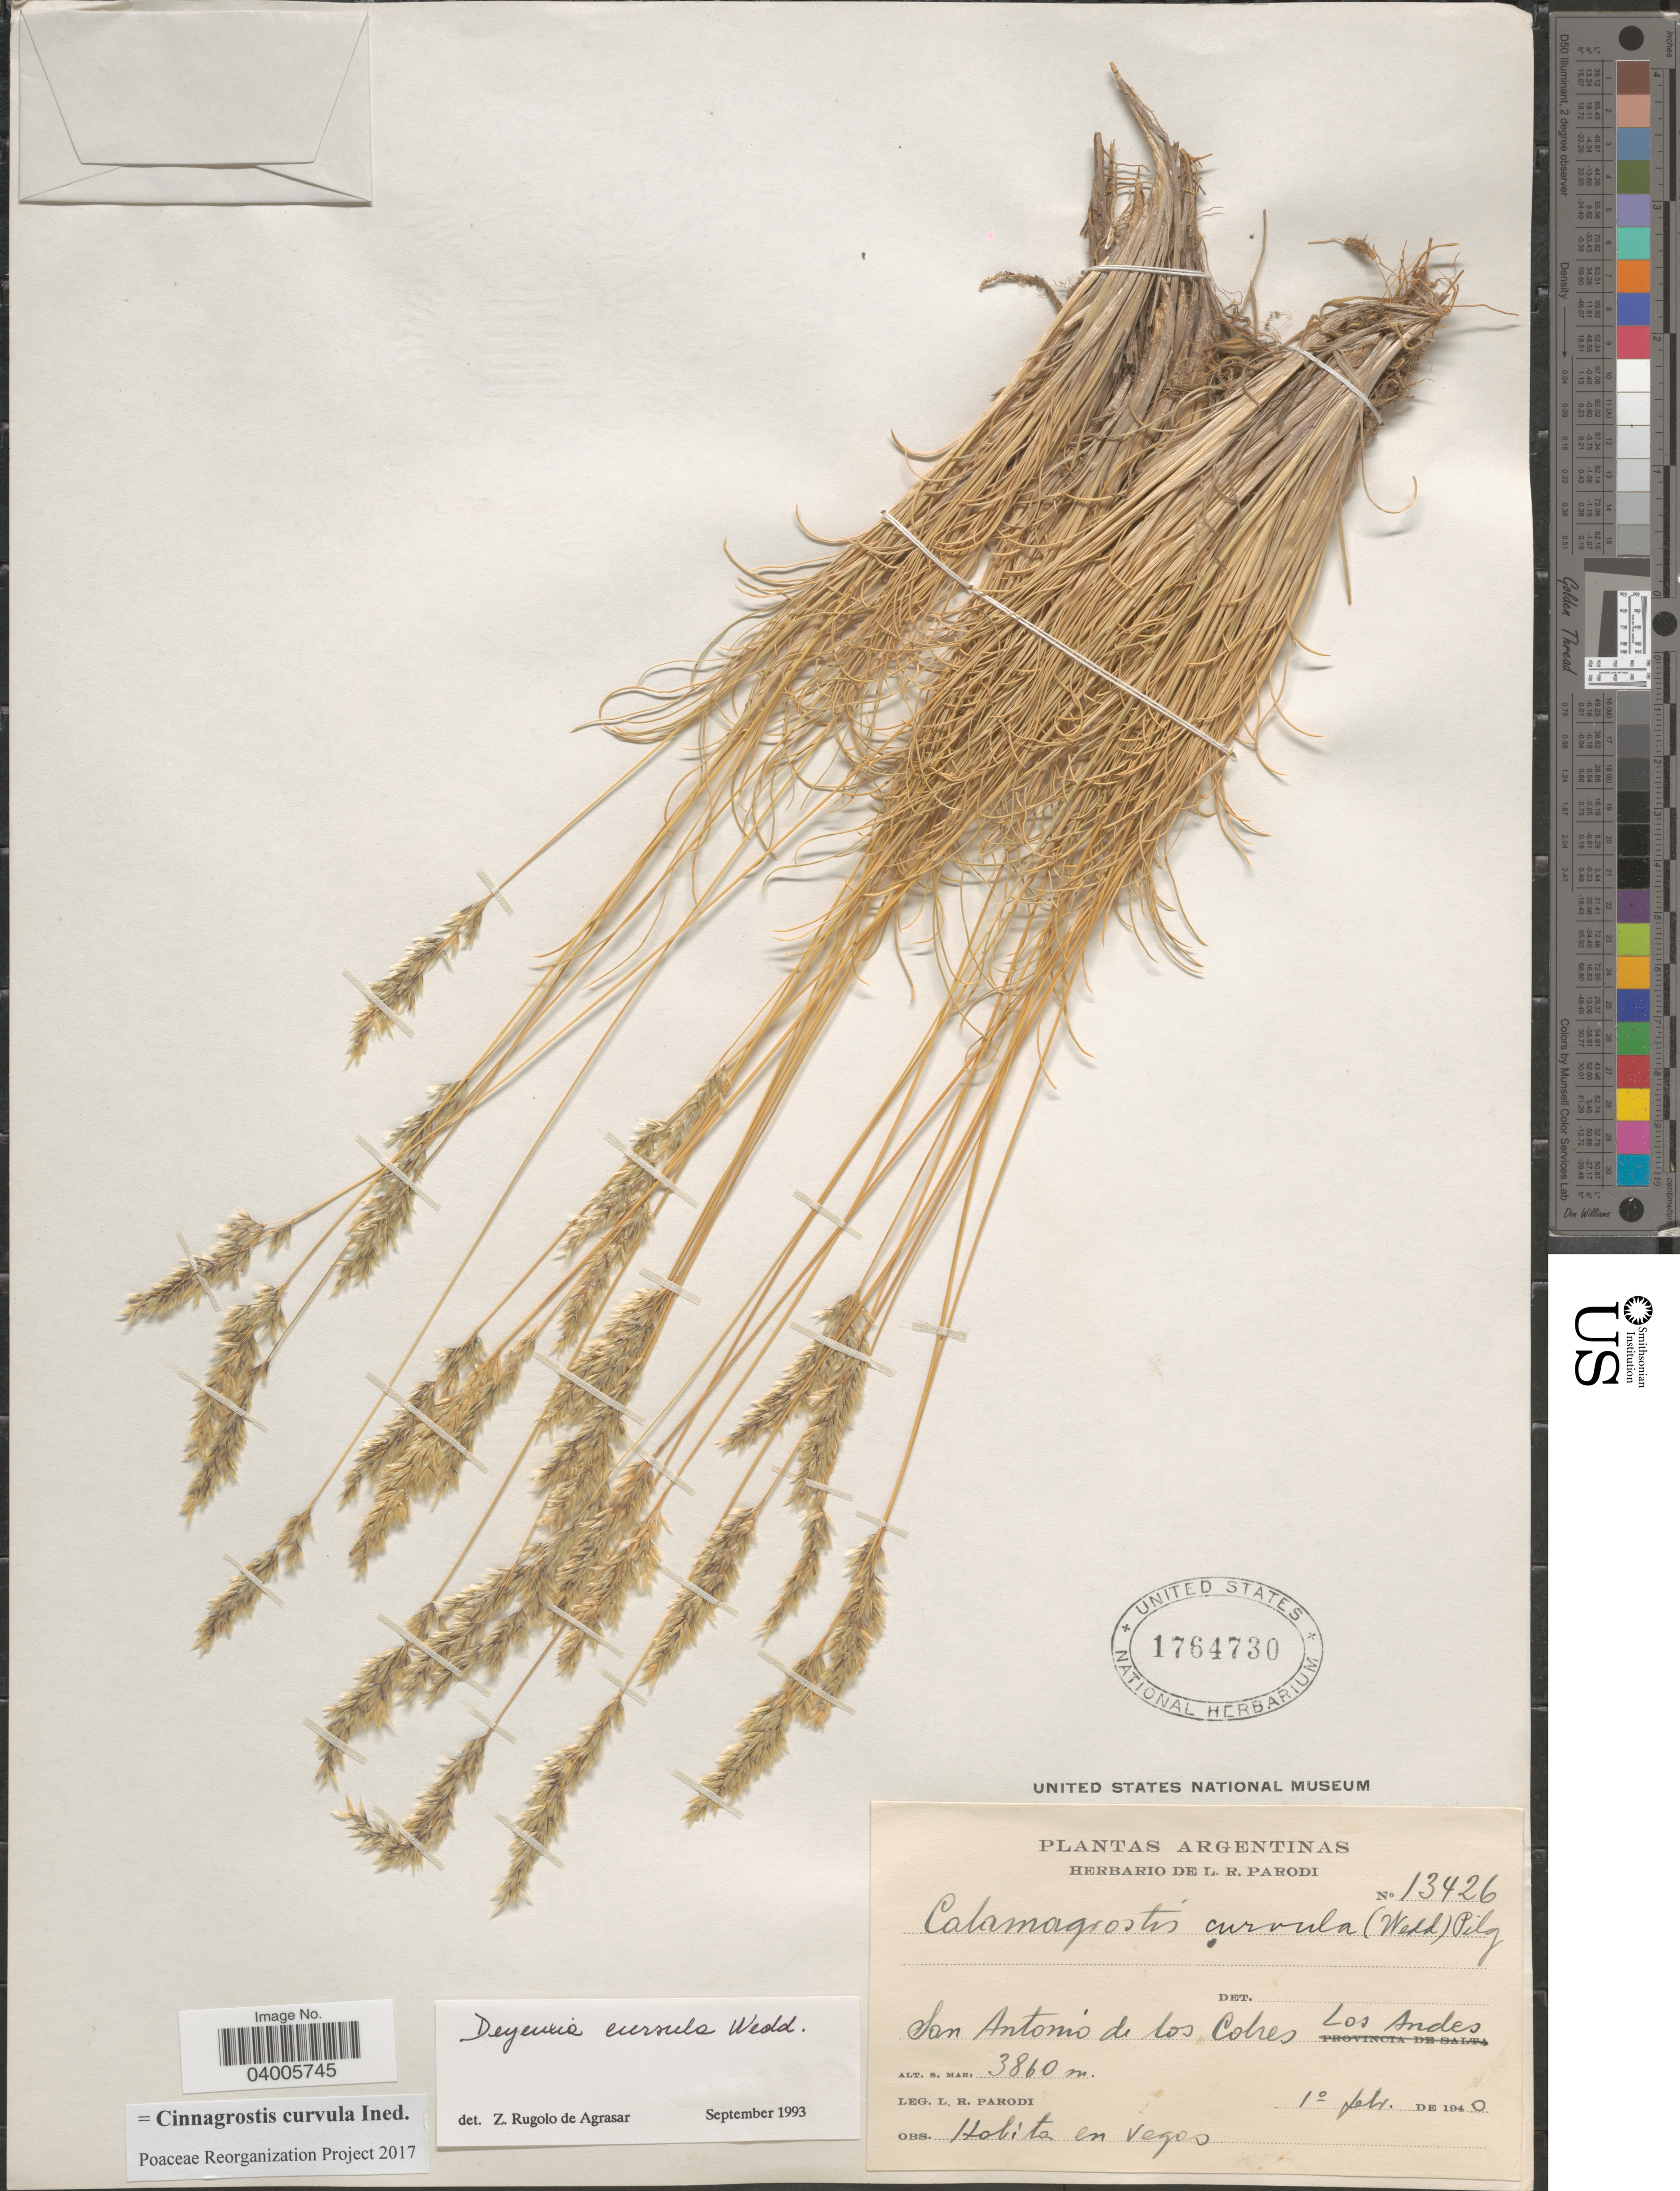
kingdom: Plantae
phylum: Tracheophyta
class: Liliopsida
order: Poales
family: Poaceae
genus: Cinnagrostis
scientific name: Cinnagrostis curvula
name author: (Wedd.) P.M. Peterson et al.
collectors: L. R. Parodi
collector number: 13426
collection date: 1940-02-01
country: Argentina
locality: San Antonio de los Cobres Los Andes. En Vegas.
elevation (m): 3860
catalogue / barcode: US 1764730